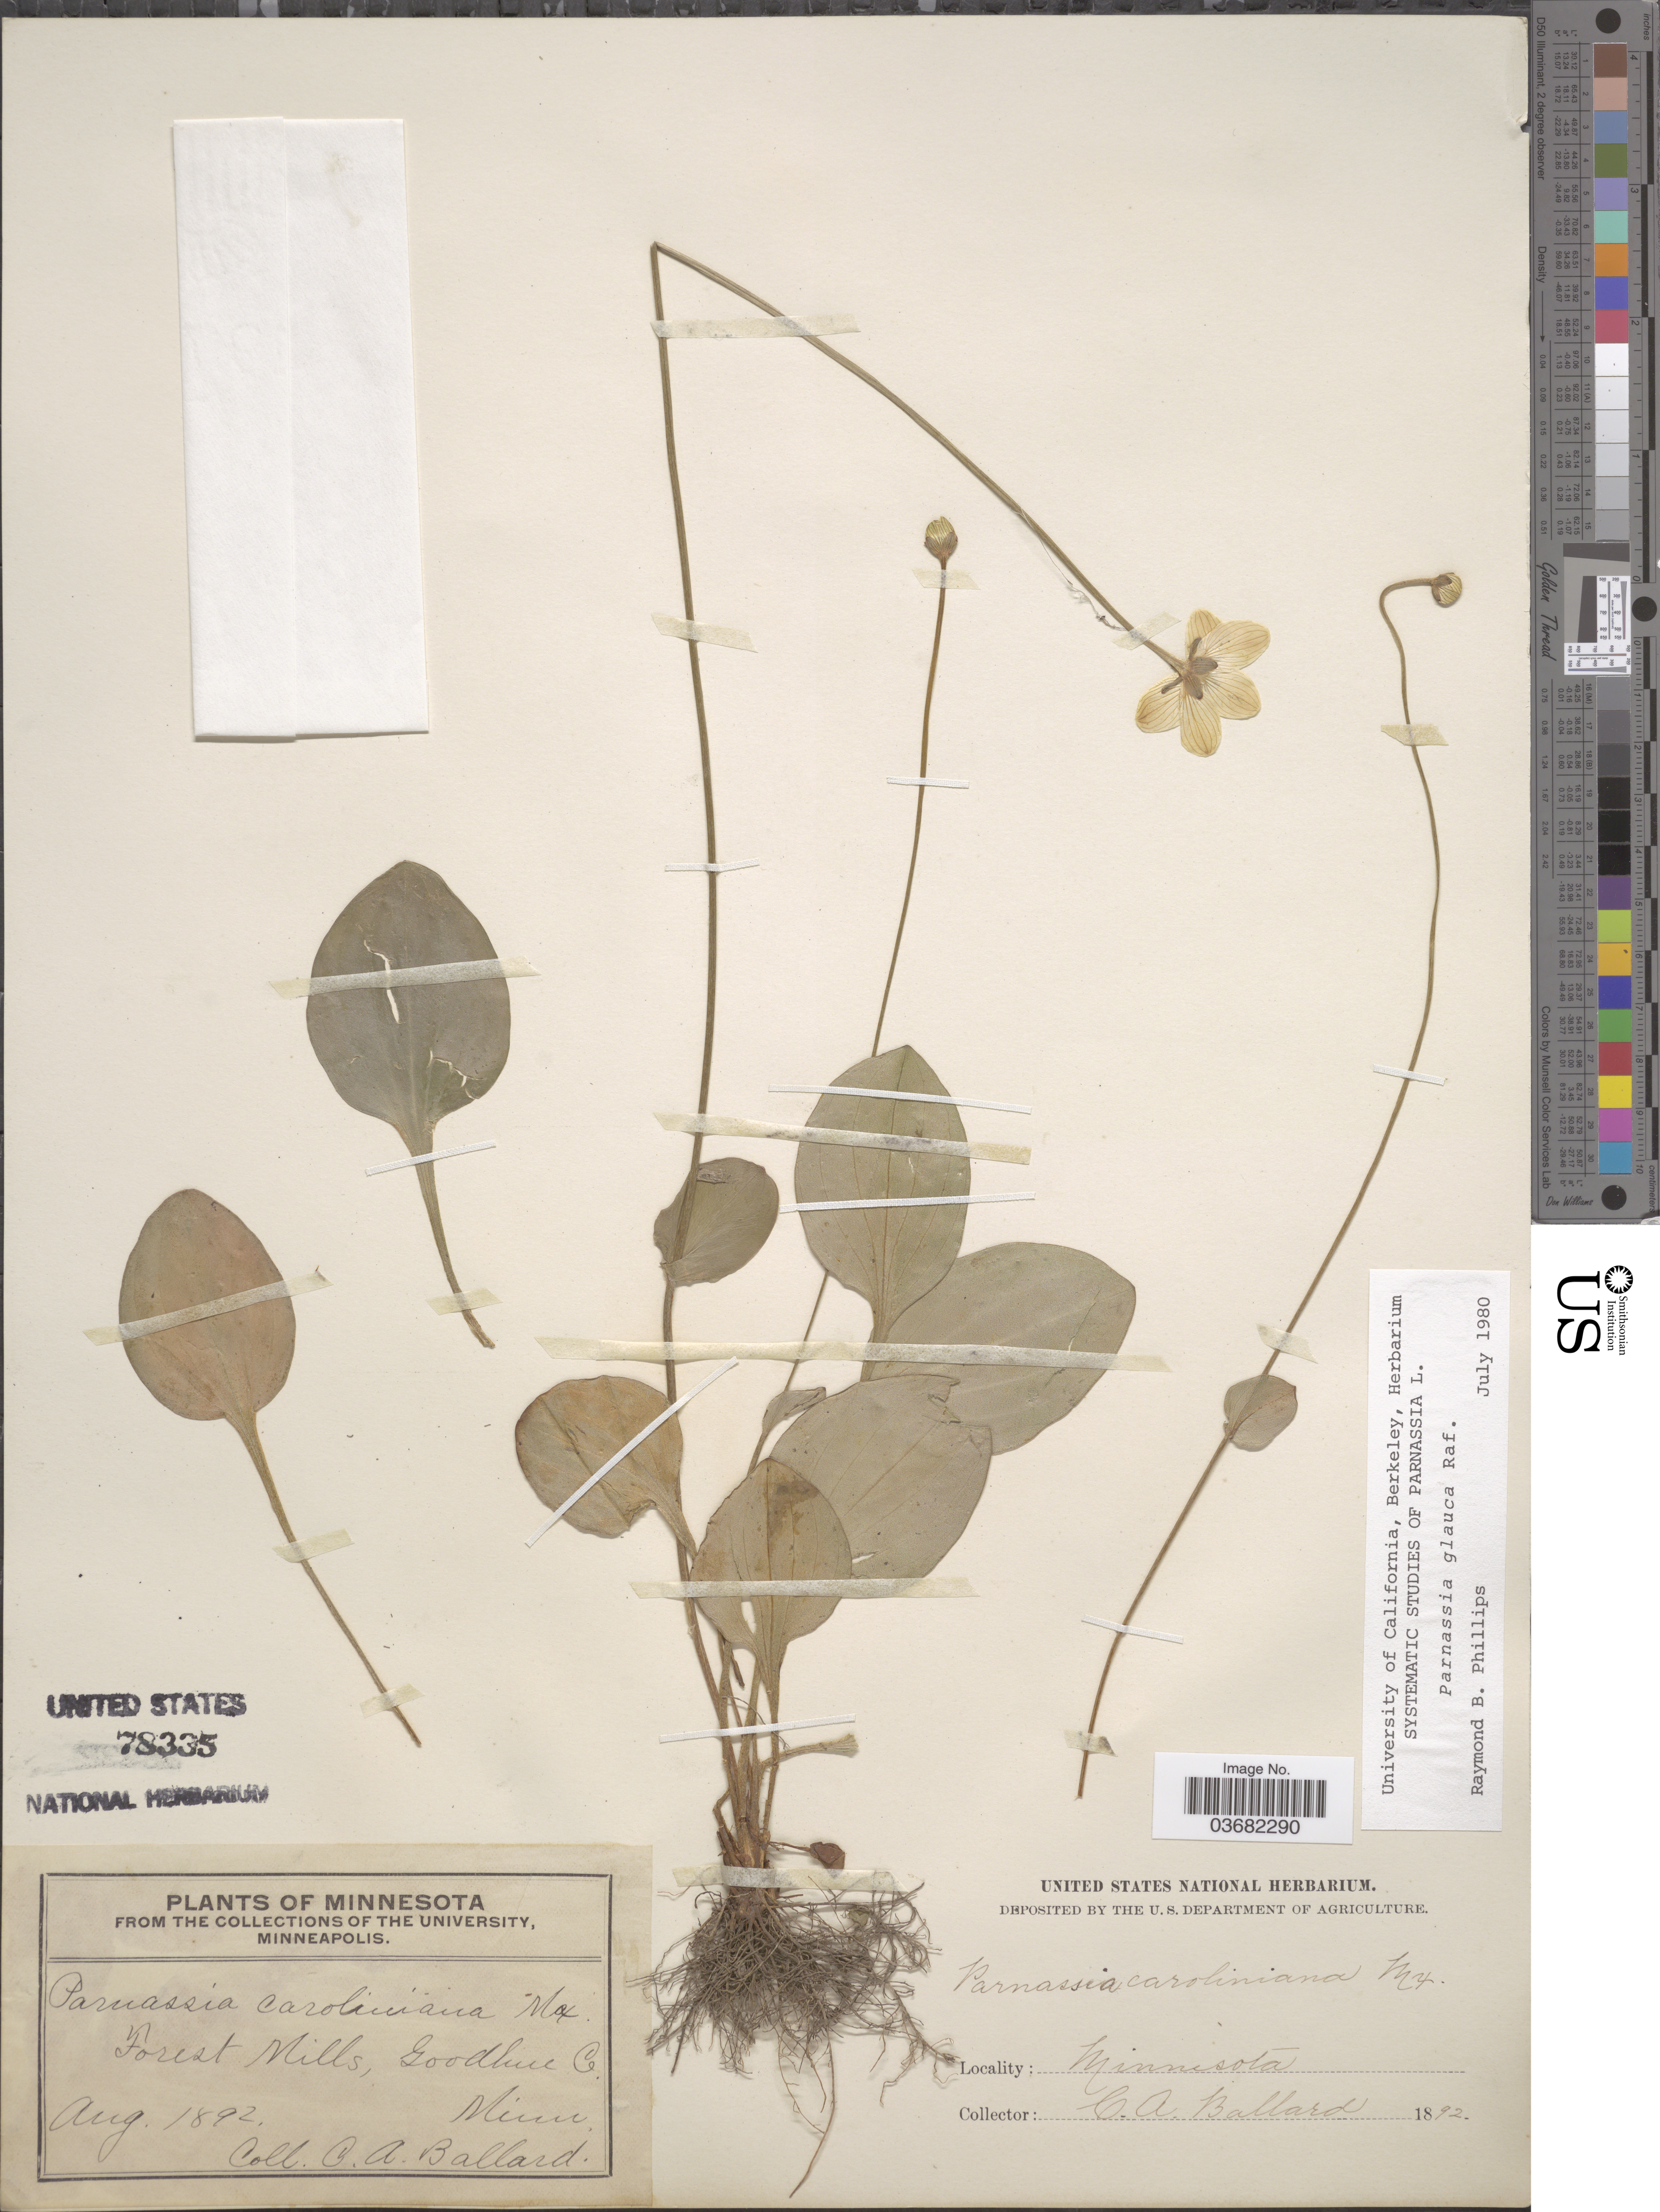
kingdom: Plantae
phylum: Tracheophyta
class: Magnoliopsida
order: Celastrales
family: Parnassiaceae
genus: Parnassia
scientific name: Parnassia glauca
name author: Raf.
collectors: C. A. Ballard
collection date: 1892-08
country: United States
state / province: Minnesota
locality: Forest Mills, Goodhue Co.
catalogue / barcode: US 78335